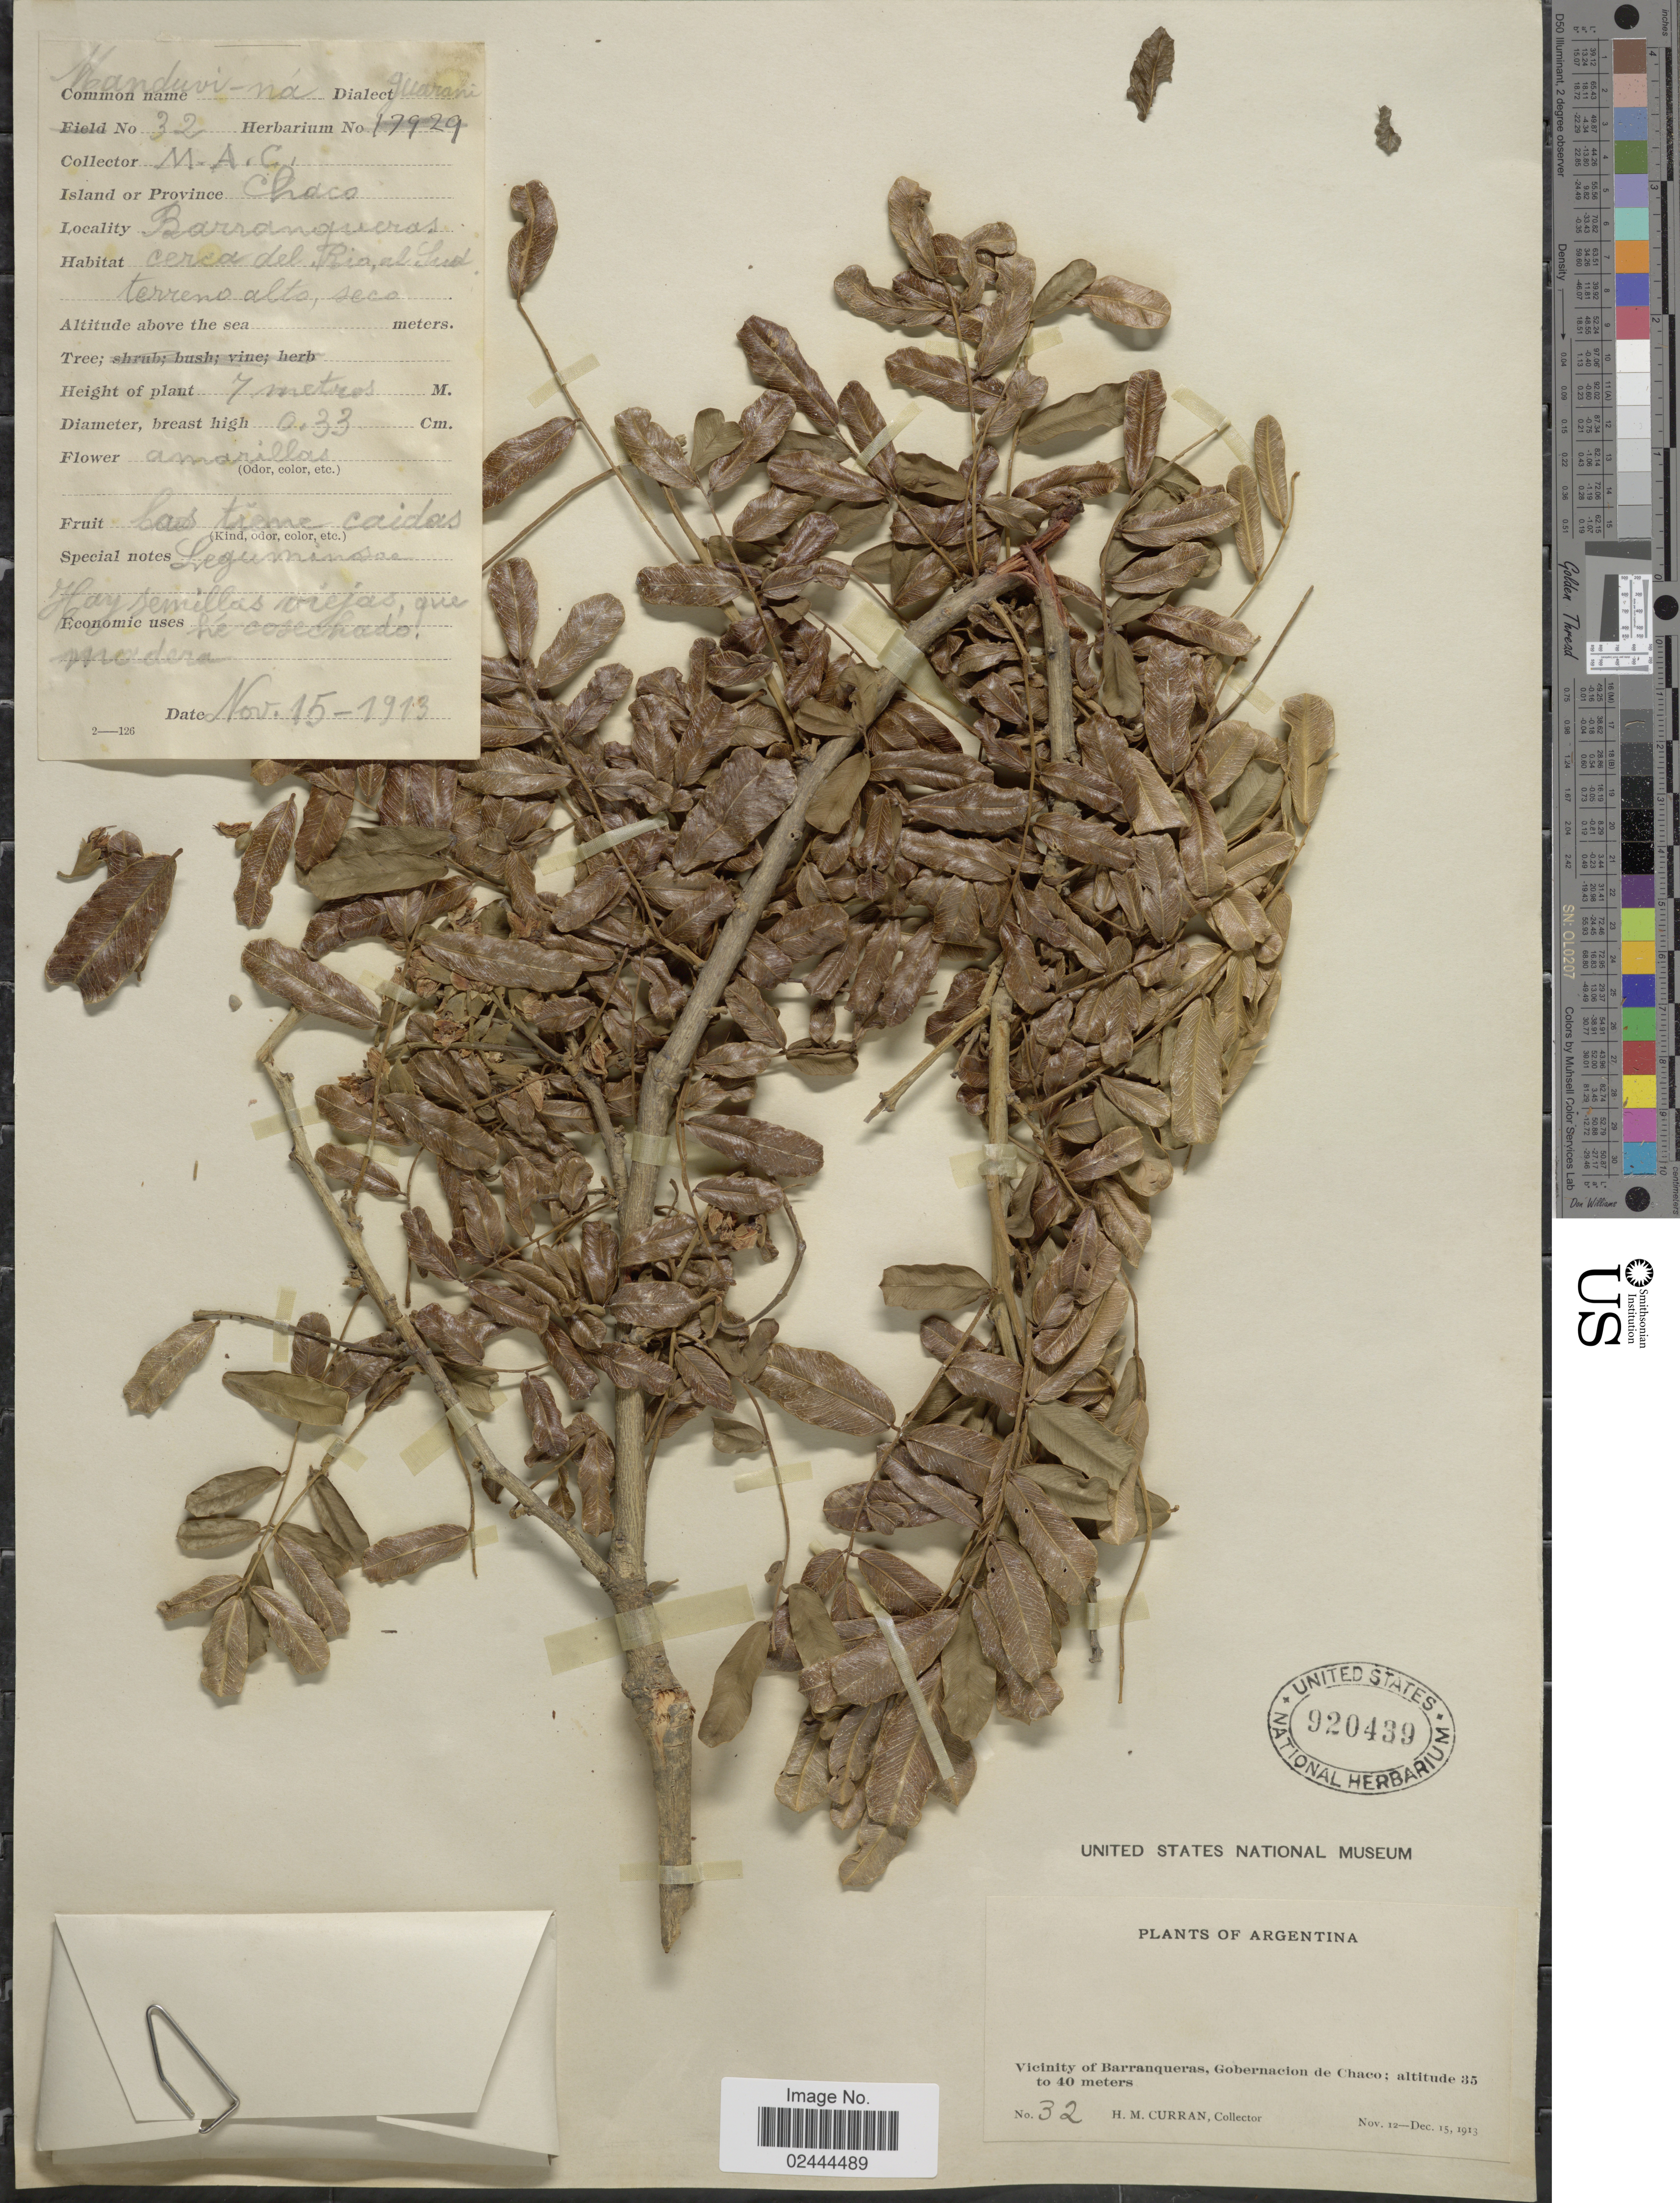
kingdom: Plantae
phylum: Tracheophyta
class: Magnoliopsida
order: Fabales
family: Fabaceae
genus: Geoffroea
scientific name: Geoffroea spinosa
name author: Jacq.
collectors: H. M. Curran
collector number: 32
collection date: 1913-11-15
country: Argentina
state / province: Chaco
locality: Vicinity of Barranqueras, cerca del Rio, al Sud terreno alto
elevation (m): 35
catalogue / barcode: US 920439